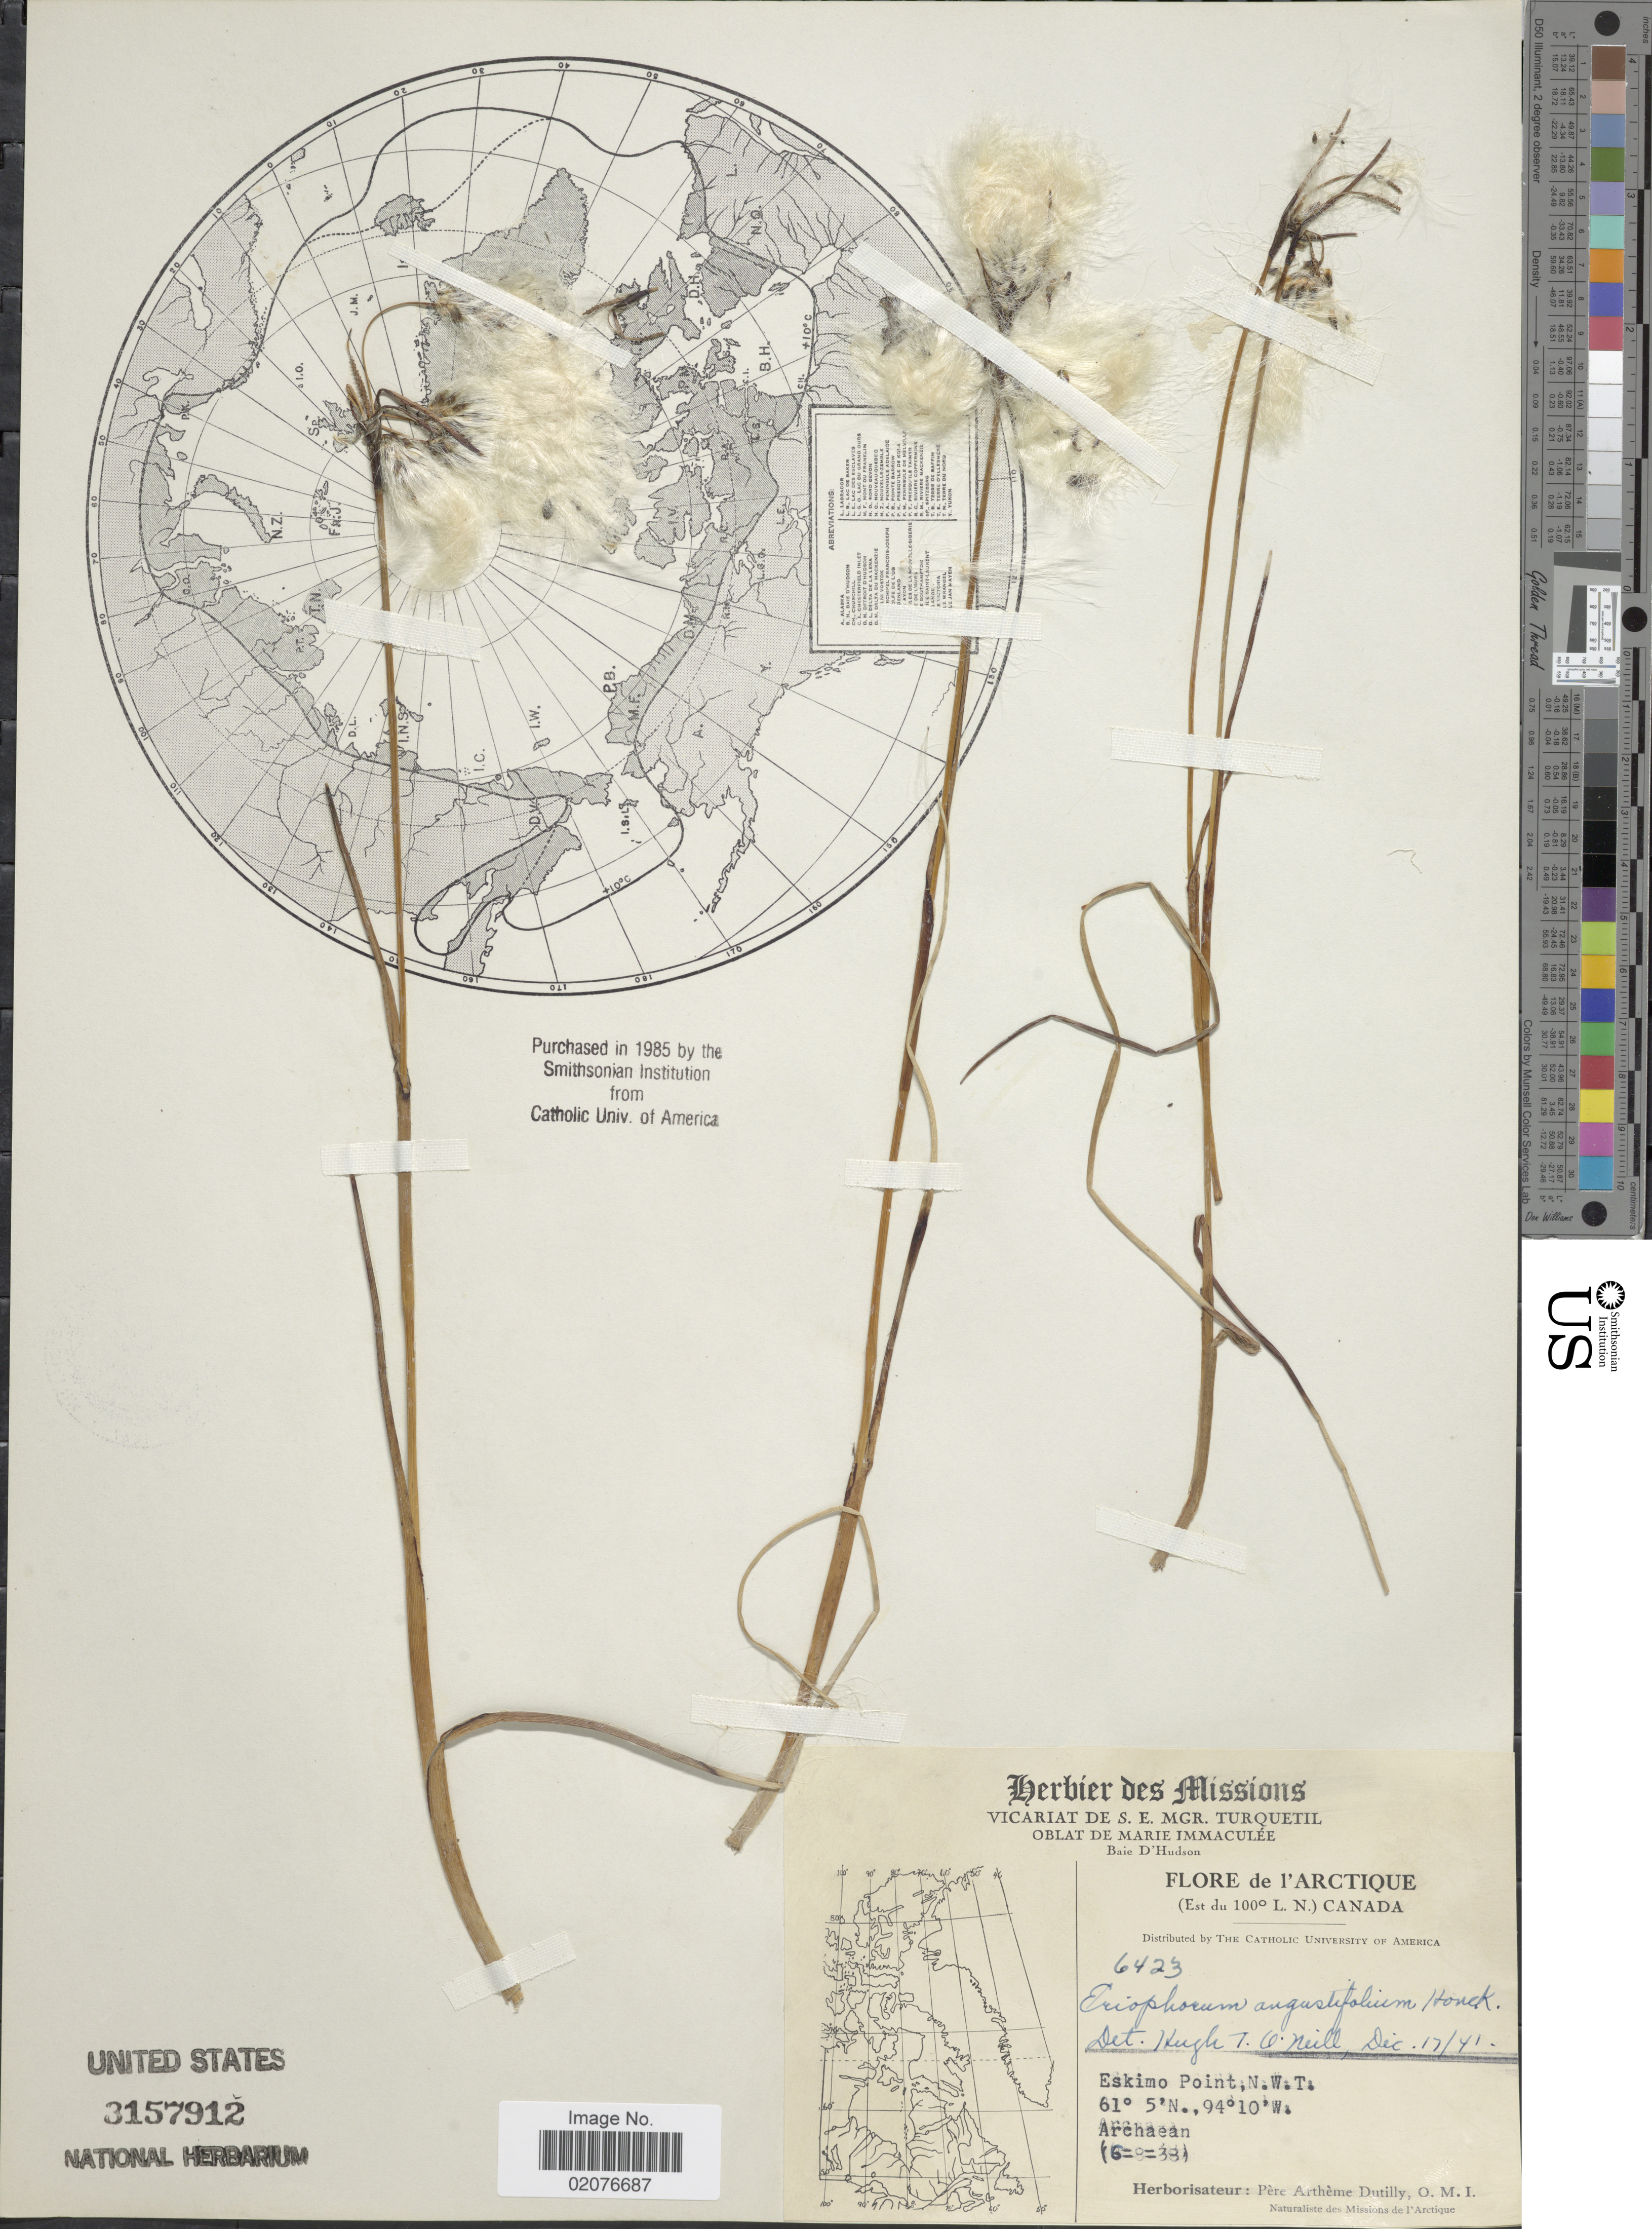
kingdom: Plantae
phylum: Tracheophyta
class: Liliopsida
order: Poales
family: Cyperaceae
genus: Eriophorum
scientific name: Eriophorum angustifolium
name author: Honck.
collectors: P. Dutilly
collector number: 6423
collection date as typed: Transcribed d/m/y: 6/8/38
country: Canada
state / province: Northwest Territories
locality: L'Arctique (Est du 100° L. N) Eskimo Point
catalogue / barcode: US 3157912